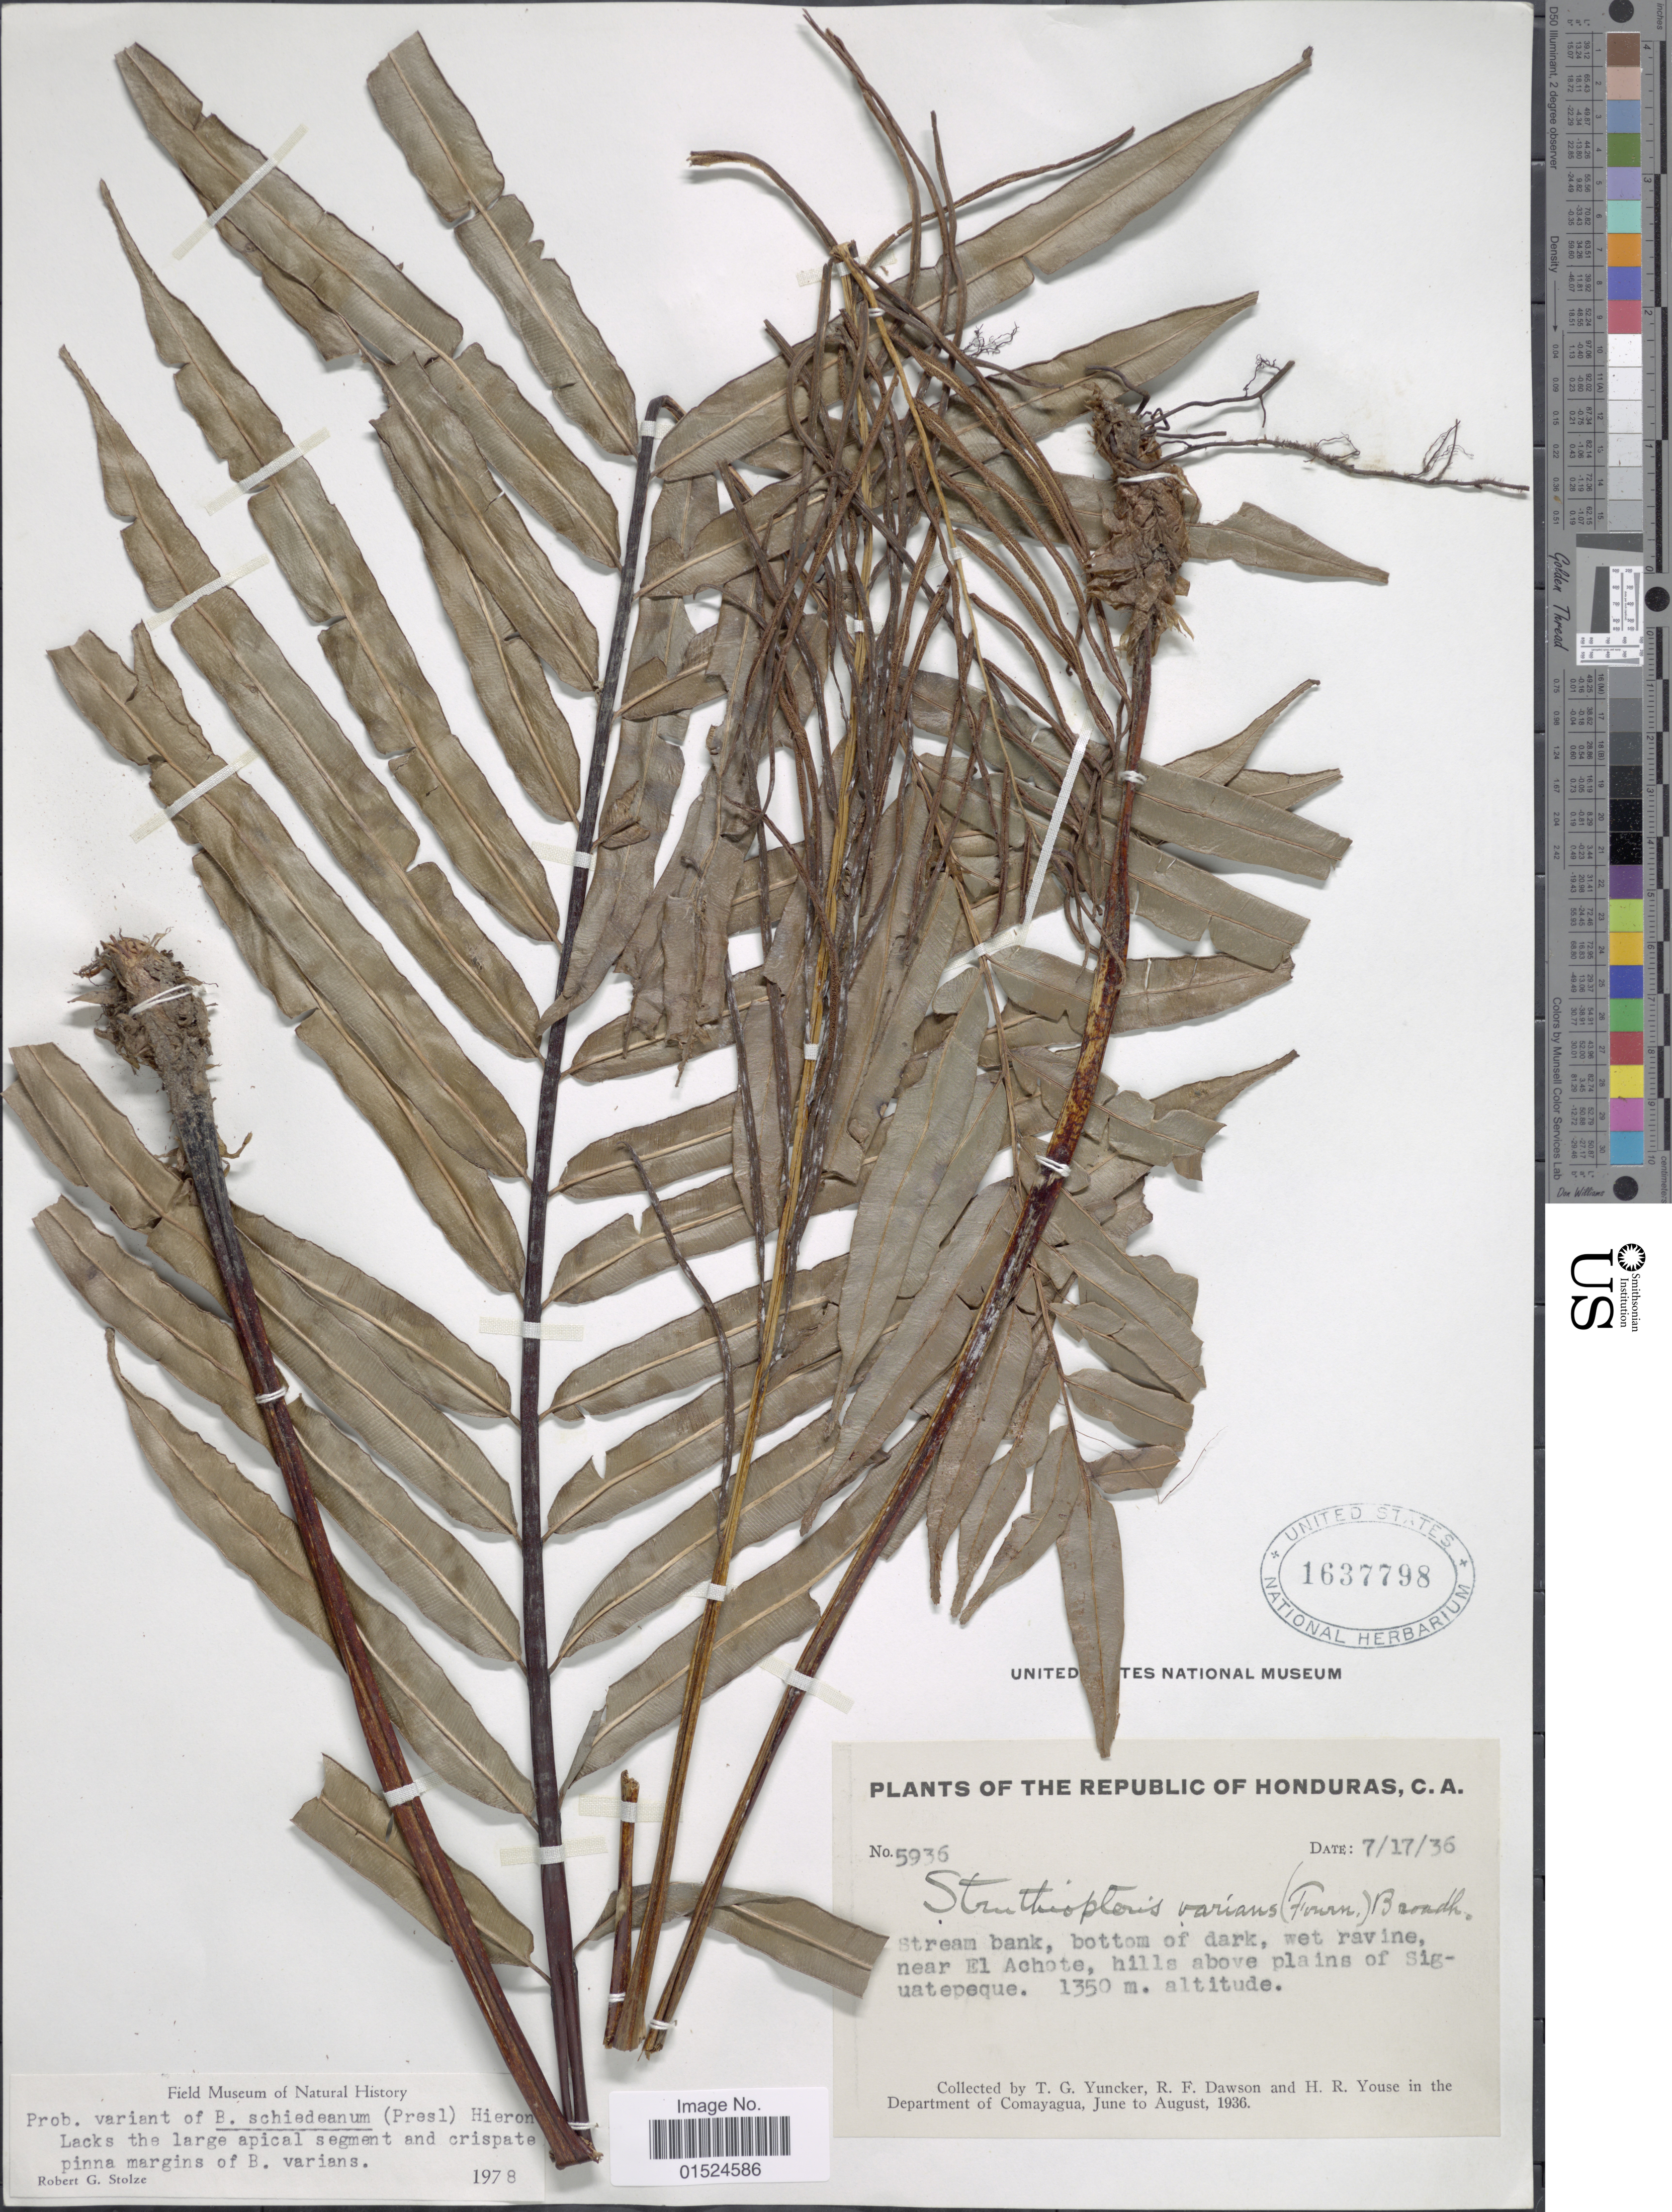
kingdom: Plantae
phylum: Tracheophyta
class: Polypodiopsida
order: Polypodiales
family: Blechnaceae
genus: Blechnum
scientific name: Blechnum varians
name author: (E. Fourn.) C. Chr.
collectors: T. G. Yuncker, R. F. Dawson & H. Youse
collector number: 5936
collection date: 1936-07-17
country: Honduras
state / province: Comayagua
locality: Stream bank, bottom of dark, wet ravine, near El Achote, hills above plains of Siguatepeque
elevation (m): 1350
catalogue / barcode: US 1637798